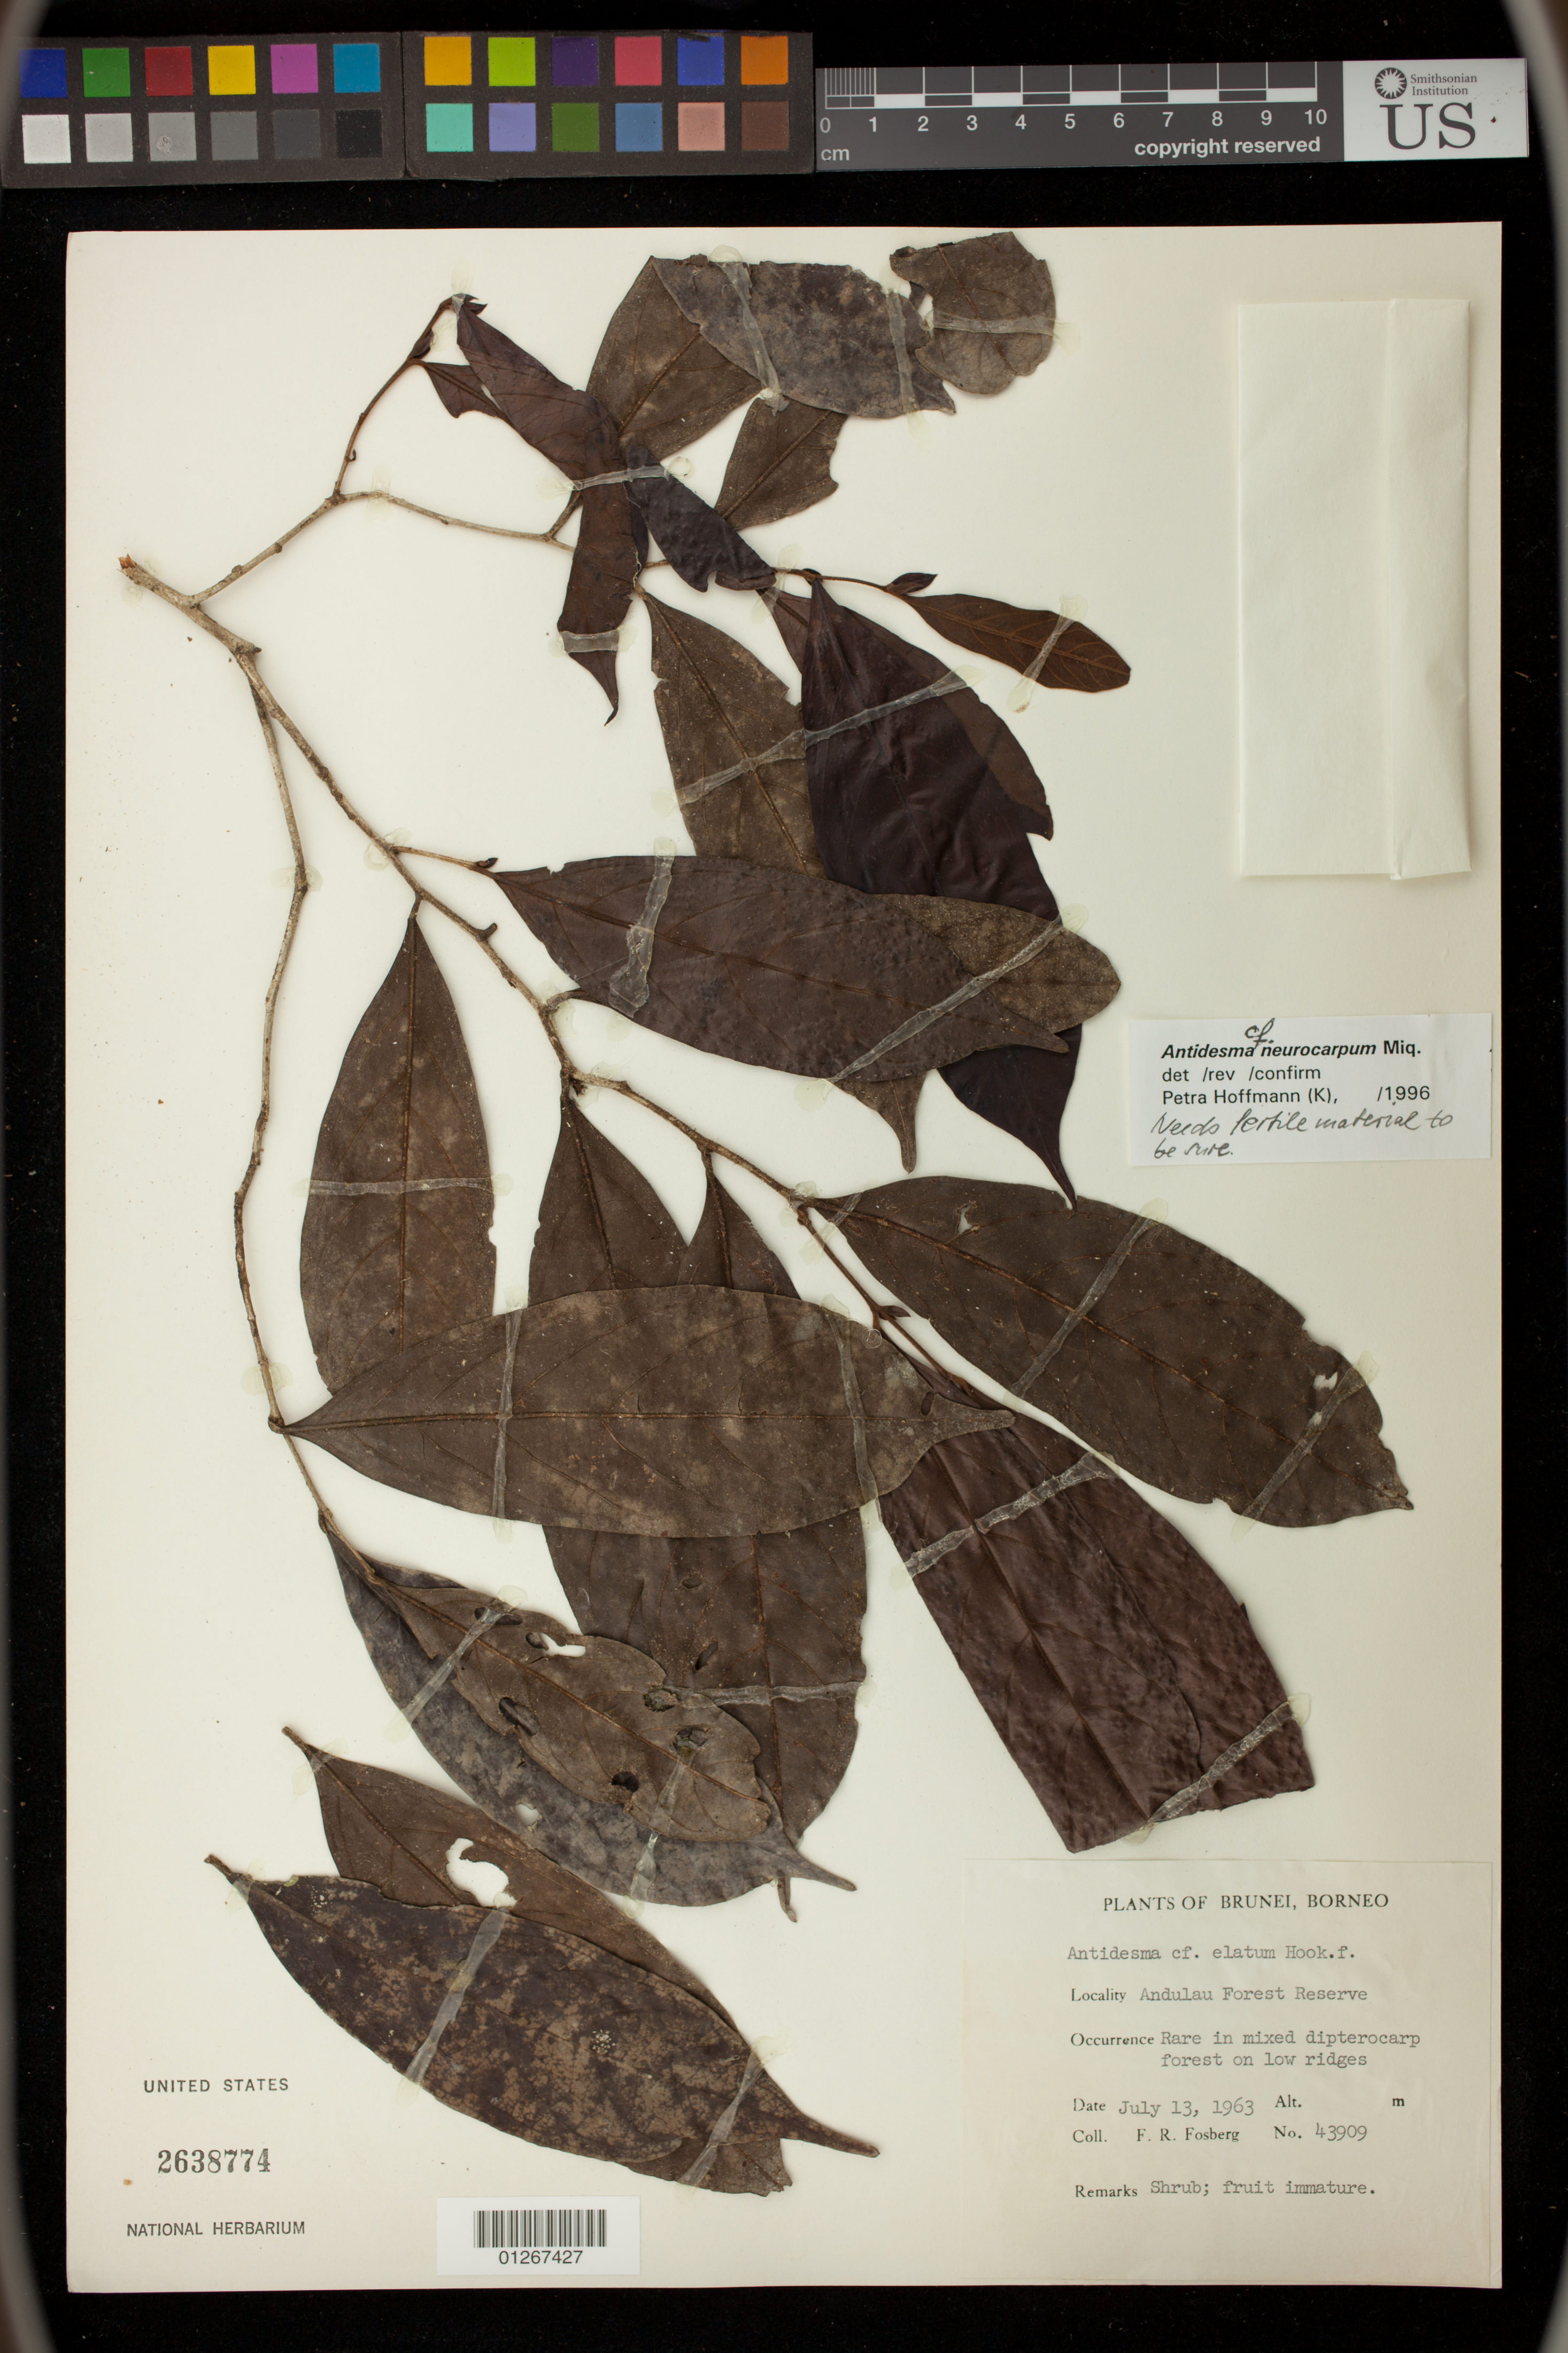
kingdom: Plantae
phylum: Tracheophyta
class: Magnoliopsida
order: Malpighiales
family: Phyllanthaceae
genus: Antidesma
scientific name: Antidesma neurocarpum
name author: Miq.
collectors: F. R. Fosberg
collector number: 43909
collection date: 1963-07-13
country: Brunei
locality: Andulau Forest Reserve, Darussalam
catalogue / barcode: US 2638774